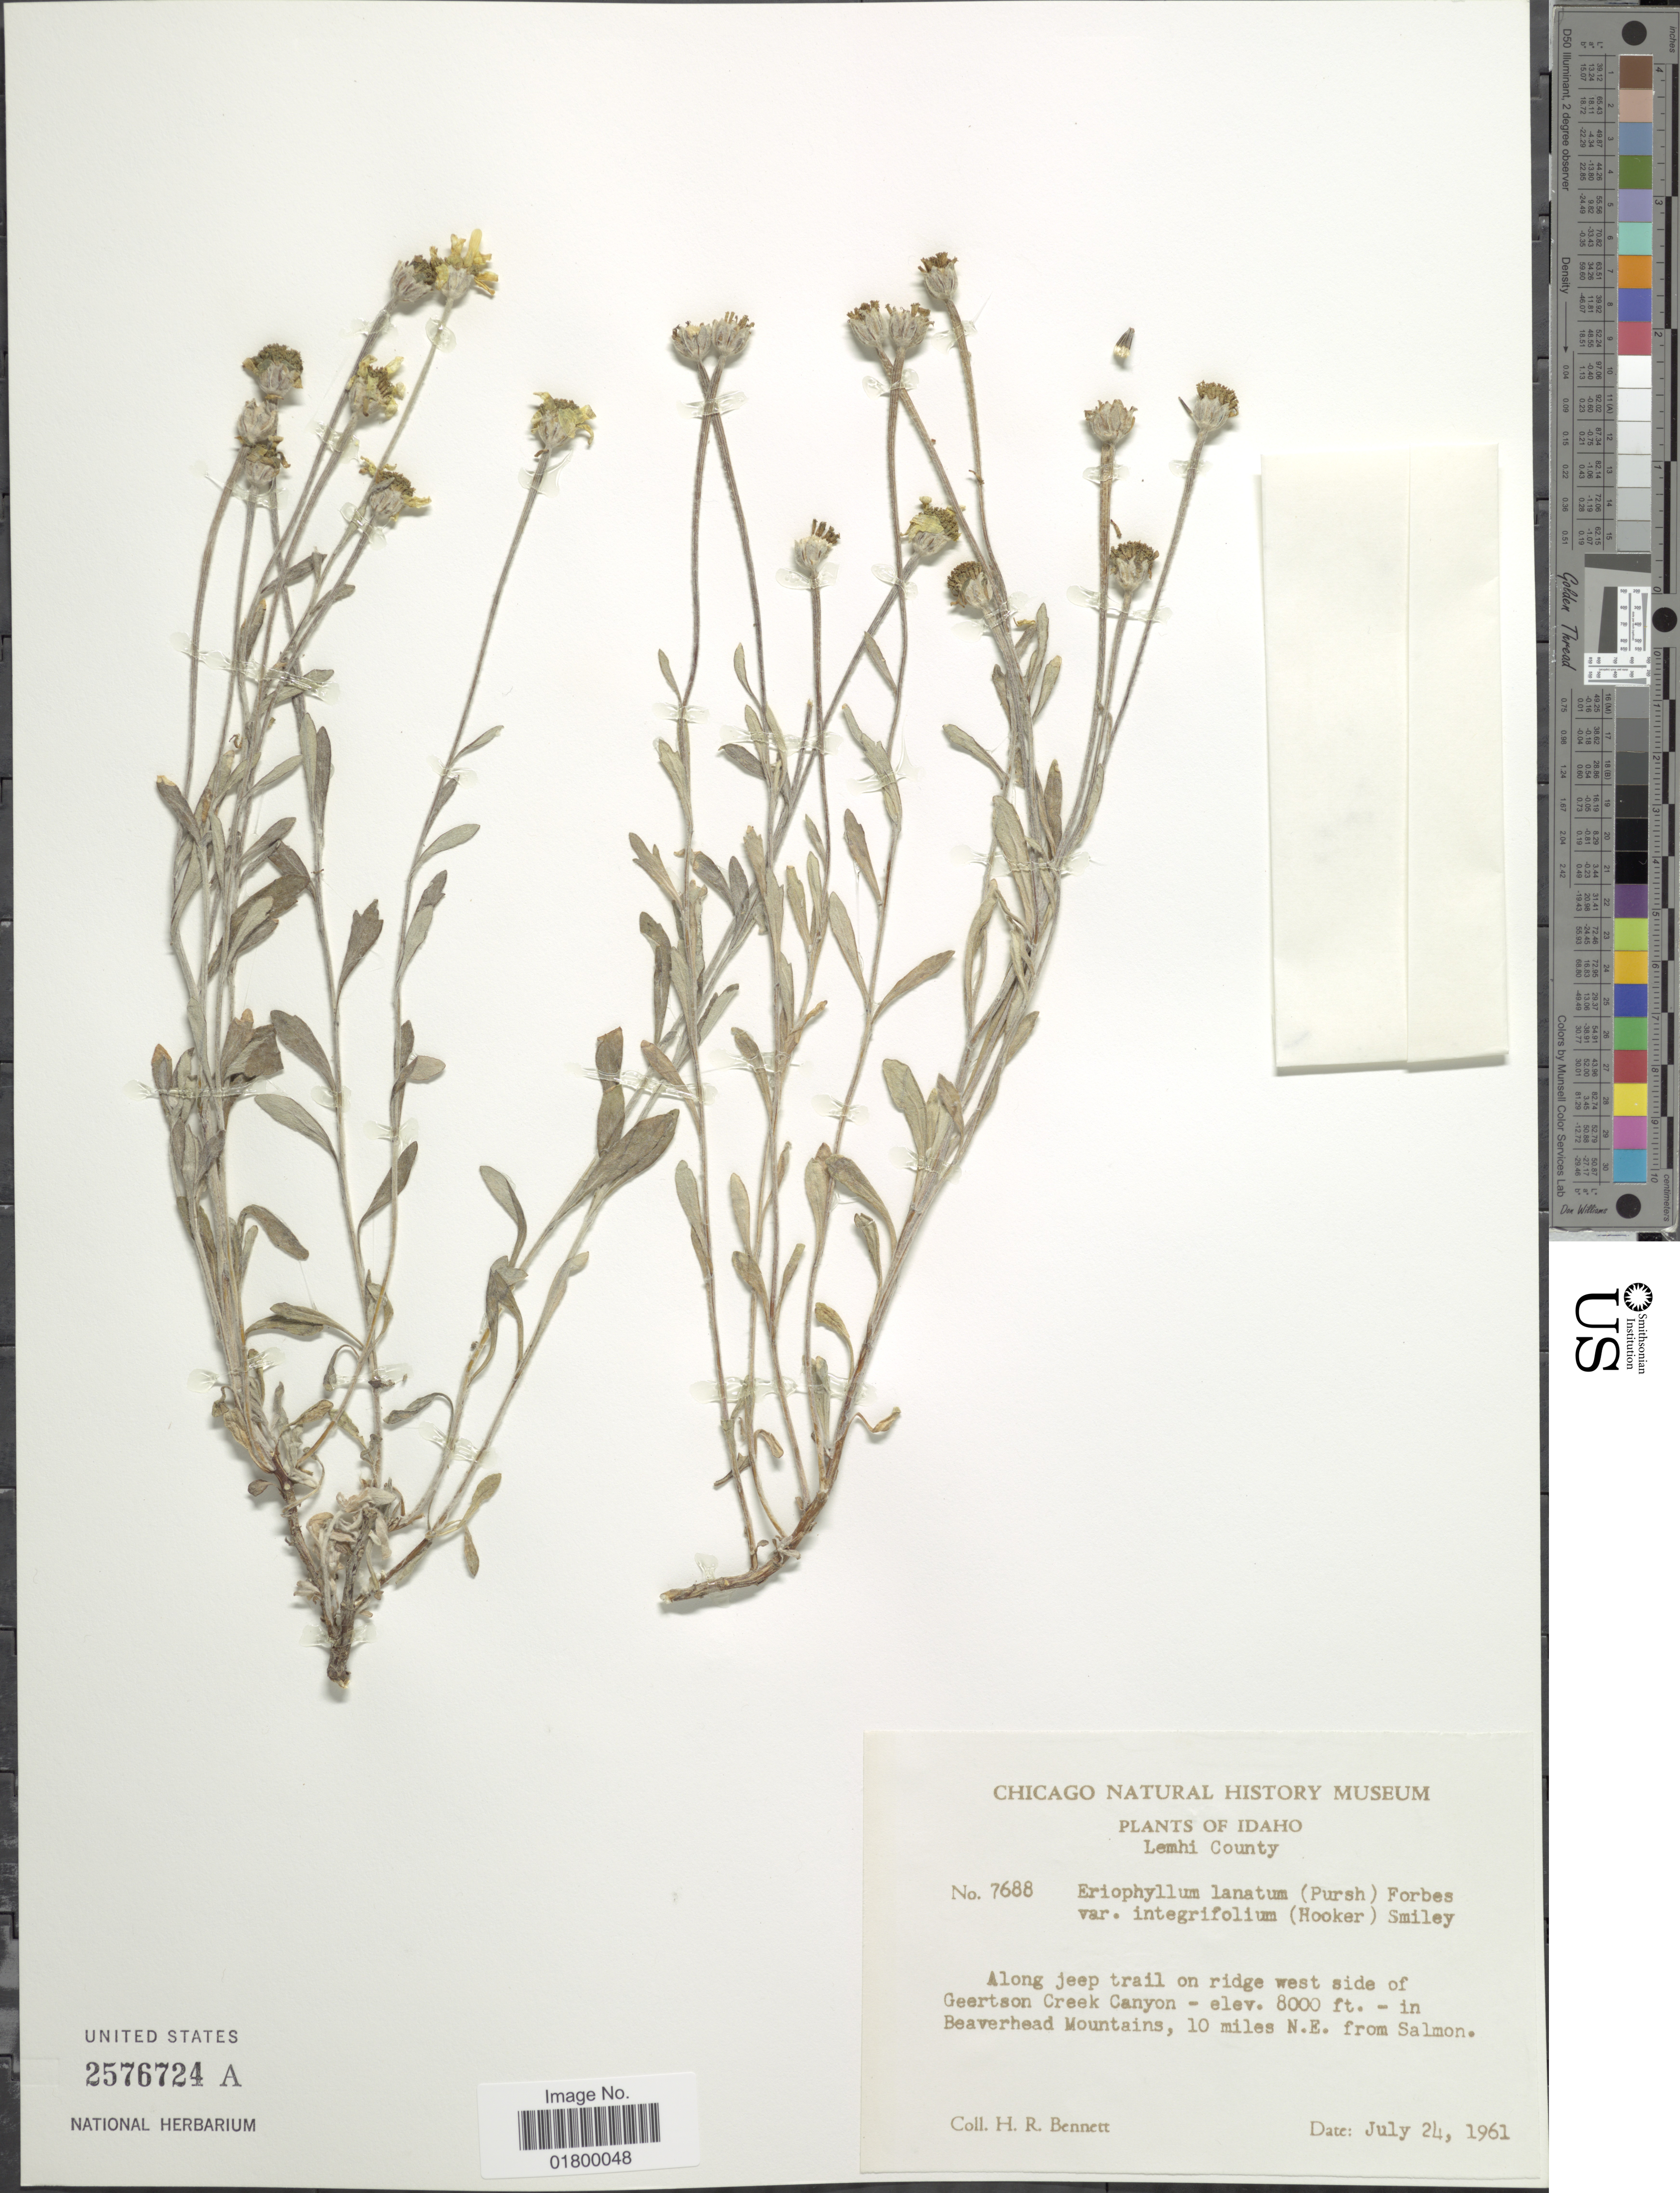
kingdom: Plantae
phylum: Tracheophyta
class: Magnoliopsida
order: Asterales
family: Asteraceae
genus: Eriophyllum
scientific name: Eriophyllum integrifolium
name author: (Hook.) Greene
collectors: H. R. Bennett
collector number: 7688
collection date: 1961-07-24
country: United States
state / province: Idaho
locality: Lemhi County, Along jeep trail on ridge west side of Geertson Creek Canyon, In Beaverhead Mountains, 10 miles N. E. from Salmon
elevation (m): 2438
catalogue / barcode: US 2576724A